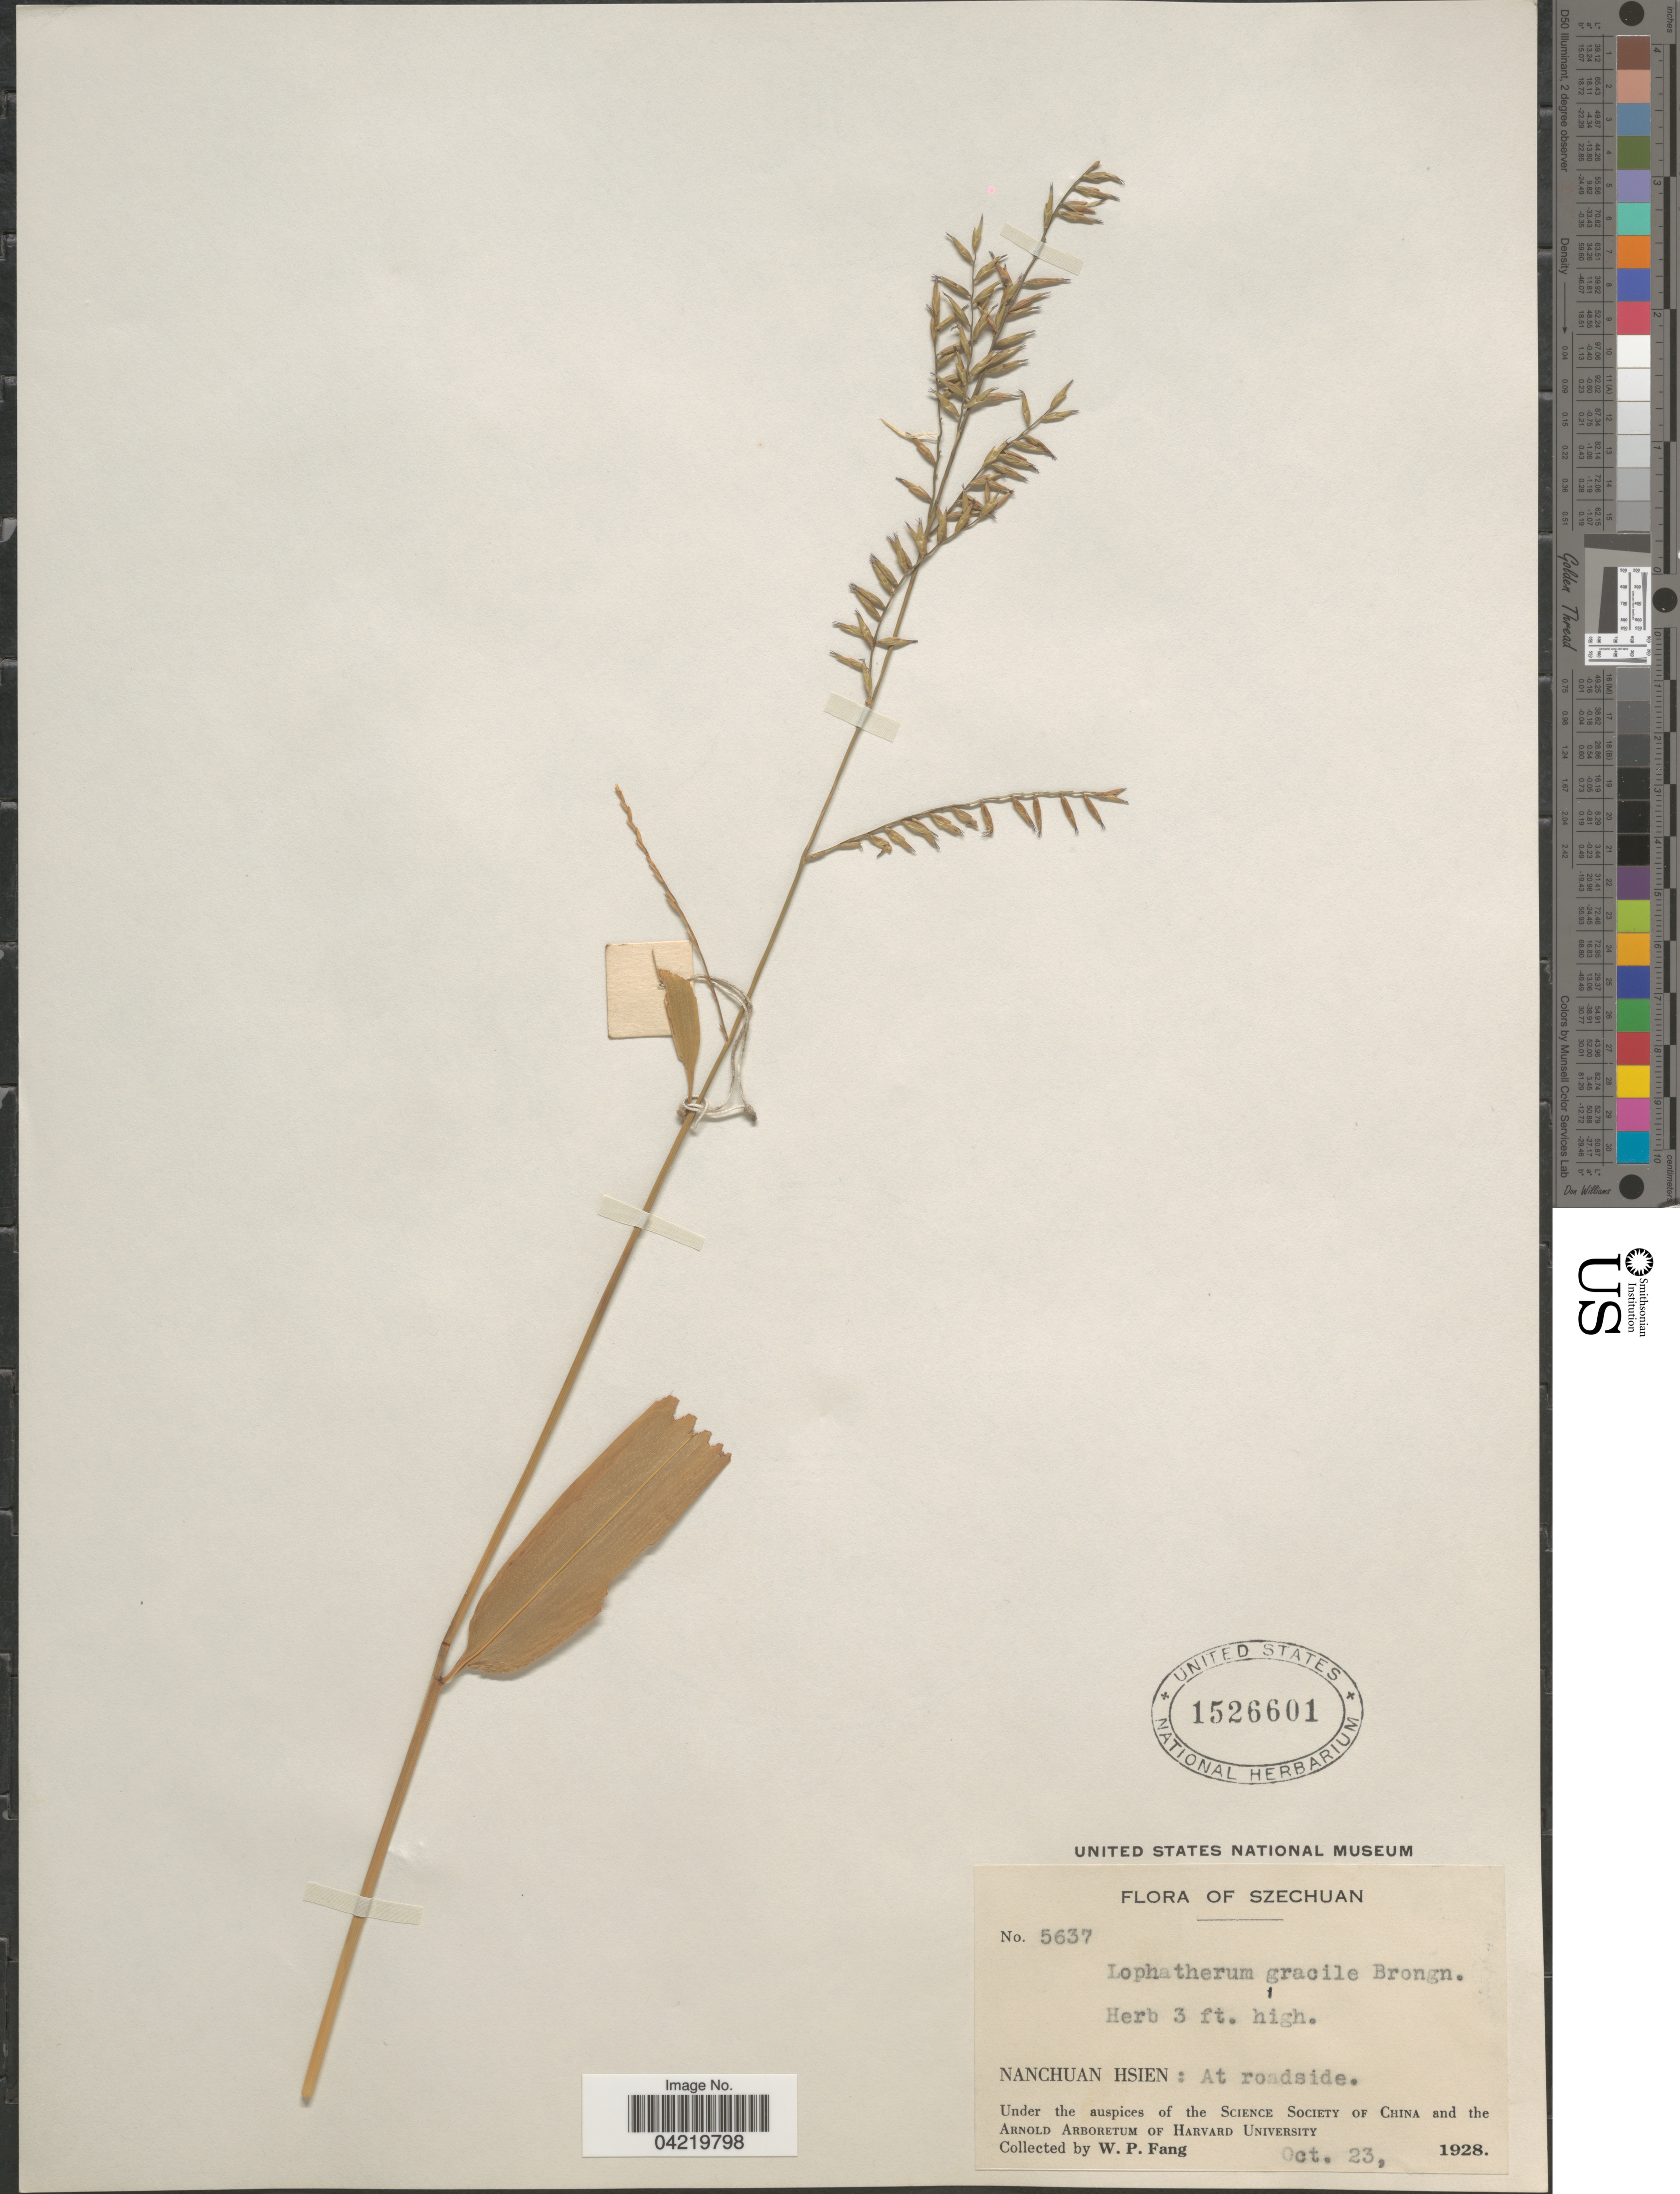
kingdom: Plantae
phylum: Tracheophyta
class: Liliopsida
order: Poales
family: Poaceae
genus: Lophatherum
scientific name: Lophatherum gracile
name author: Brongn.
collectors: W. P. Fang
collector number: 5637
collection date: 1928-10-23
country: China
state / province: Sichuan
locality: Szechuan. Nanchuan Hsien: At roadside.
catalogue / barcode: US 1526601